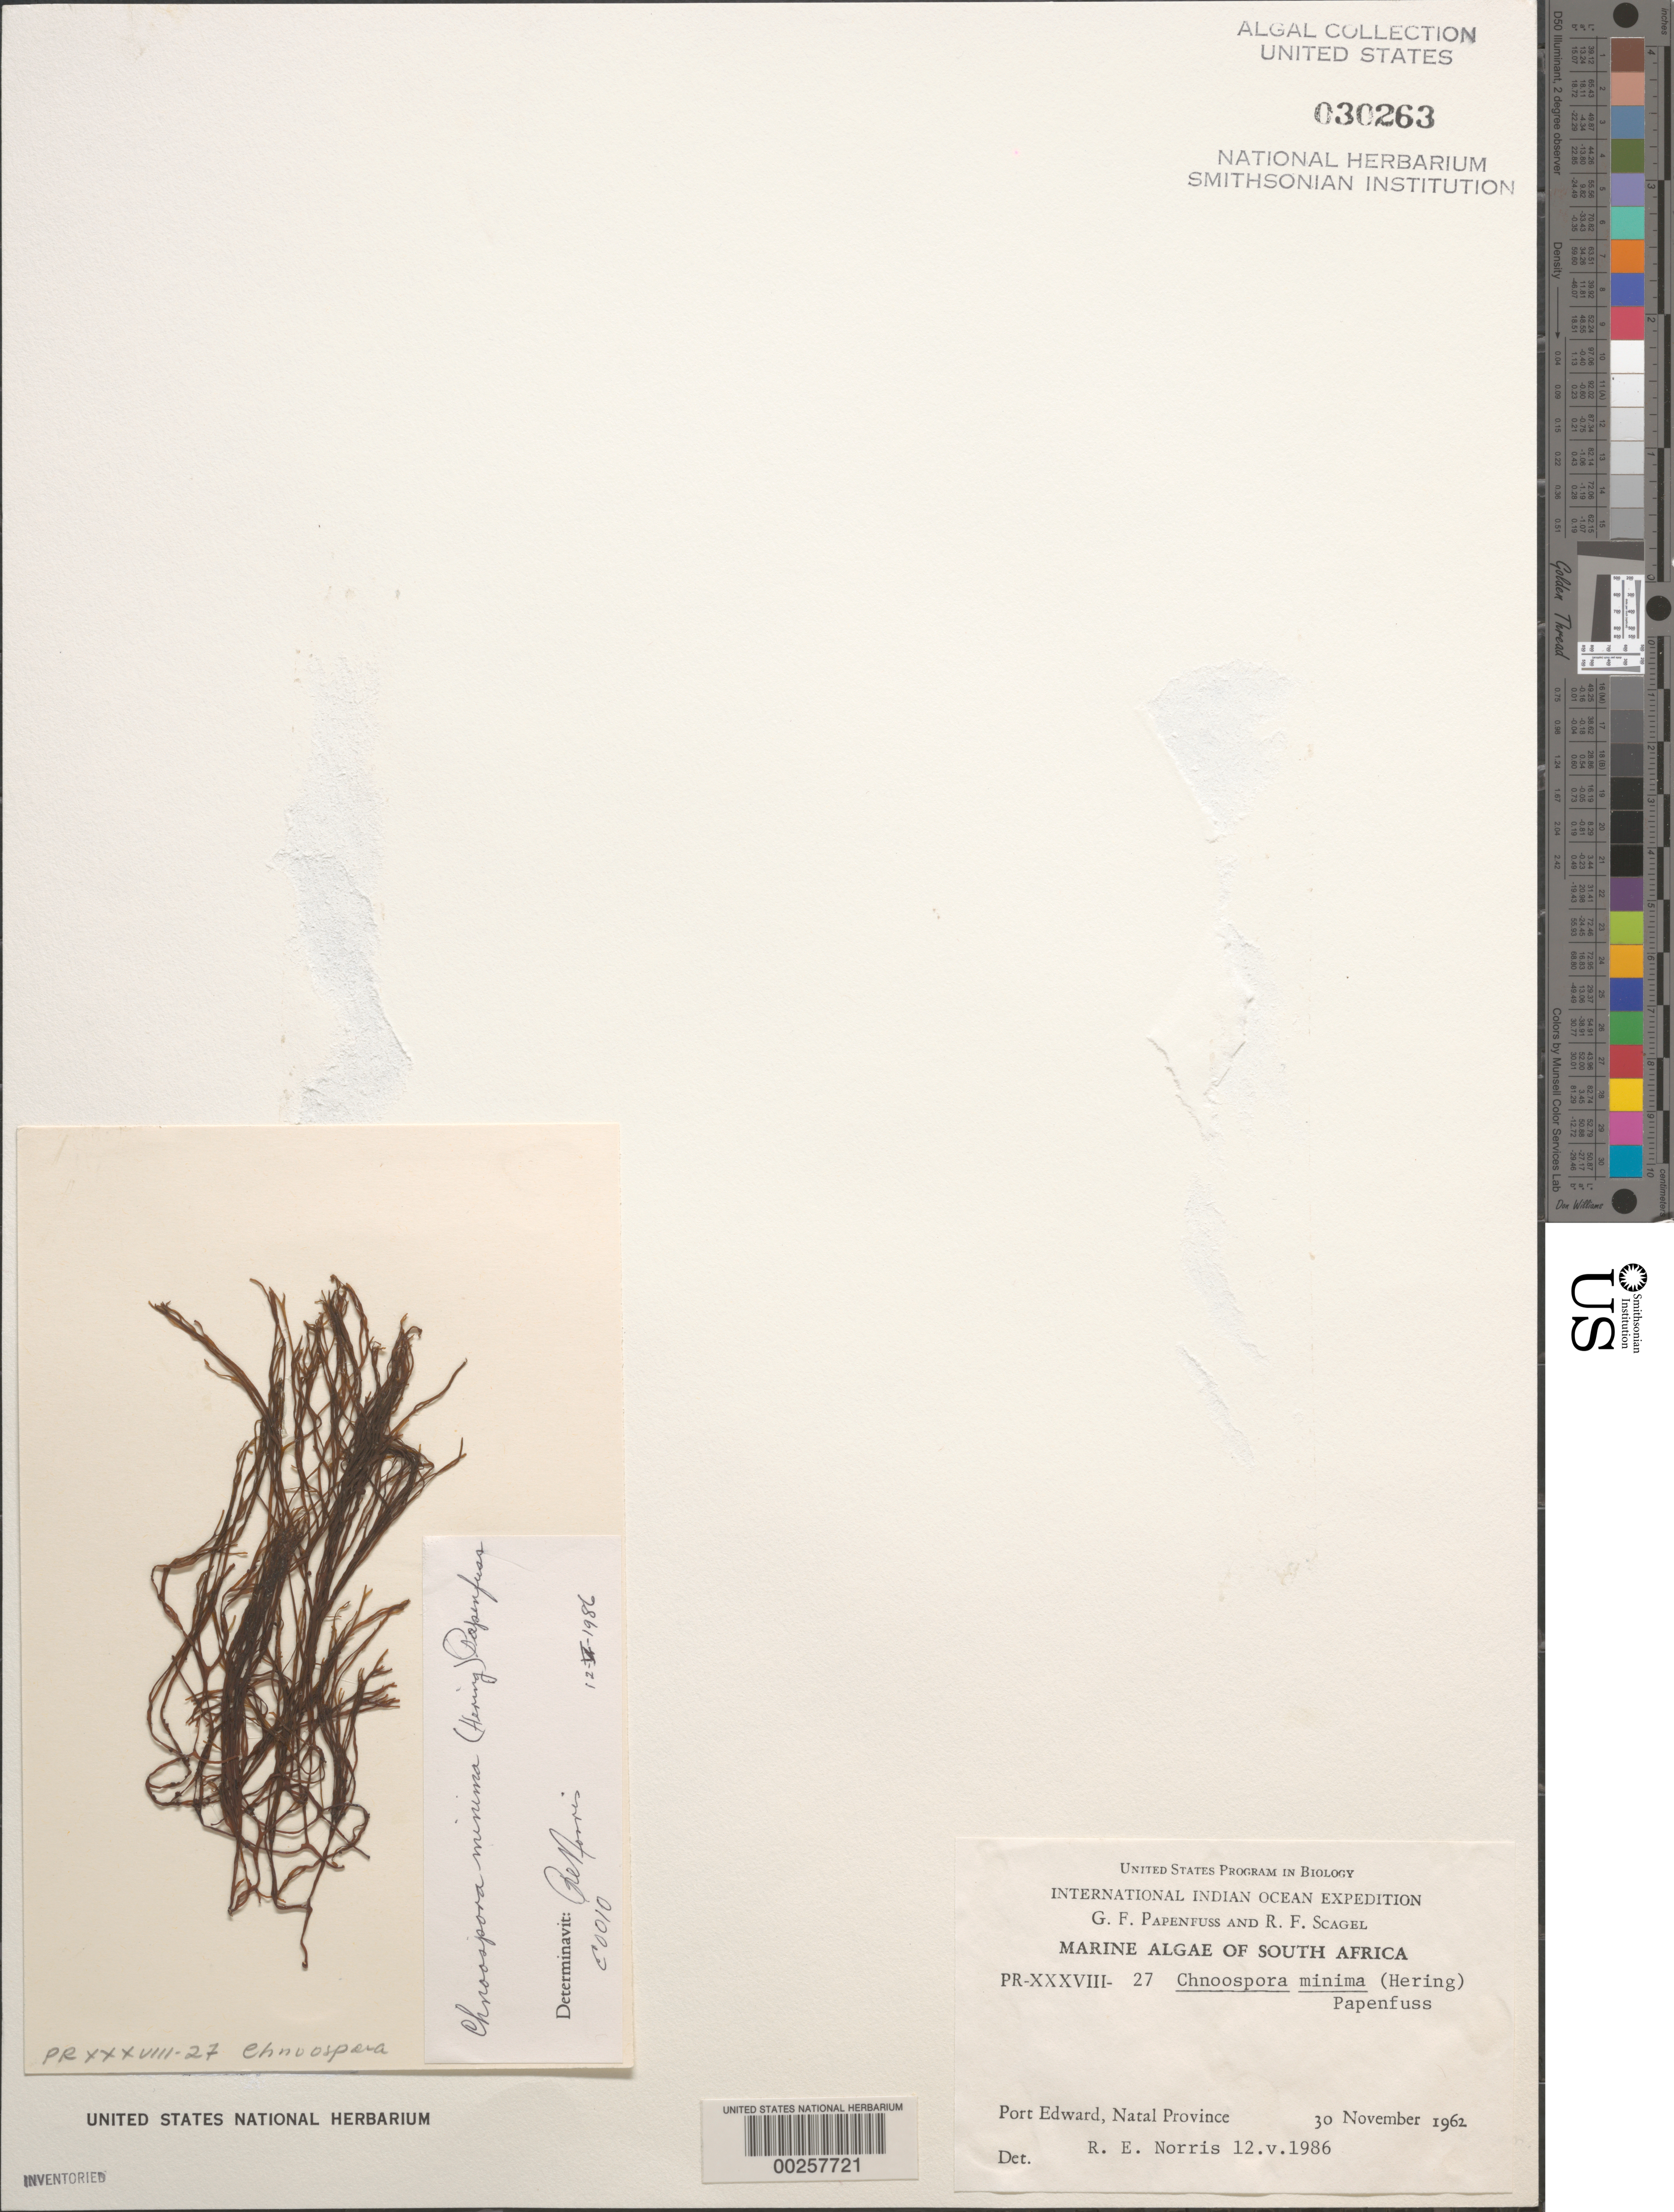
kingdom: Chromista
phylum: Ochrophyta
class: Phaeophyceae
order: Scytosiphonales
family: Scytosiphonaceae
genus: Chnoospora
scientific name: Chnoospora minima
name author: (Hering) Papenf.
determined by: Norris, R. E.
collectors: G. Papenfuss & R. F. Scagel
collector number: PR-XXXVIII-27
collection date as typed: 30 Nov 1962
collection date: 1962-11-30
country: South Africa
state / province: KwaZulu-Natal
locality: Port Edward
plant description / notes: International Indian Ocean Expedition, 1962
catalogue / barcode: US 30263